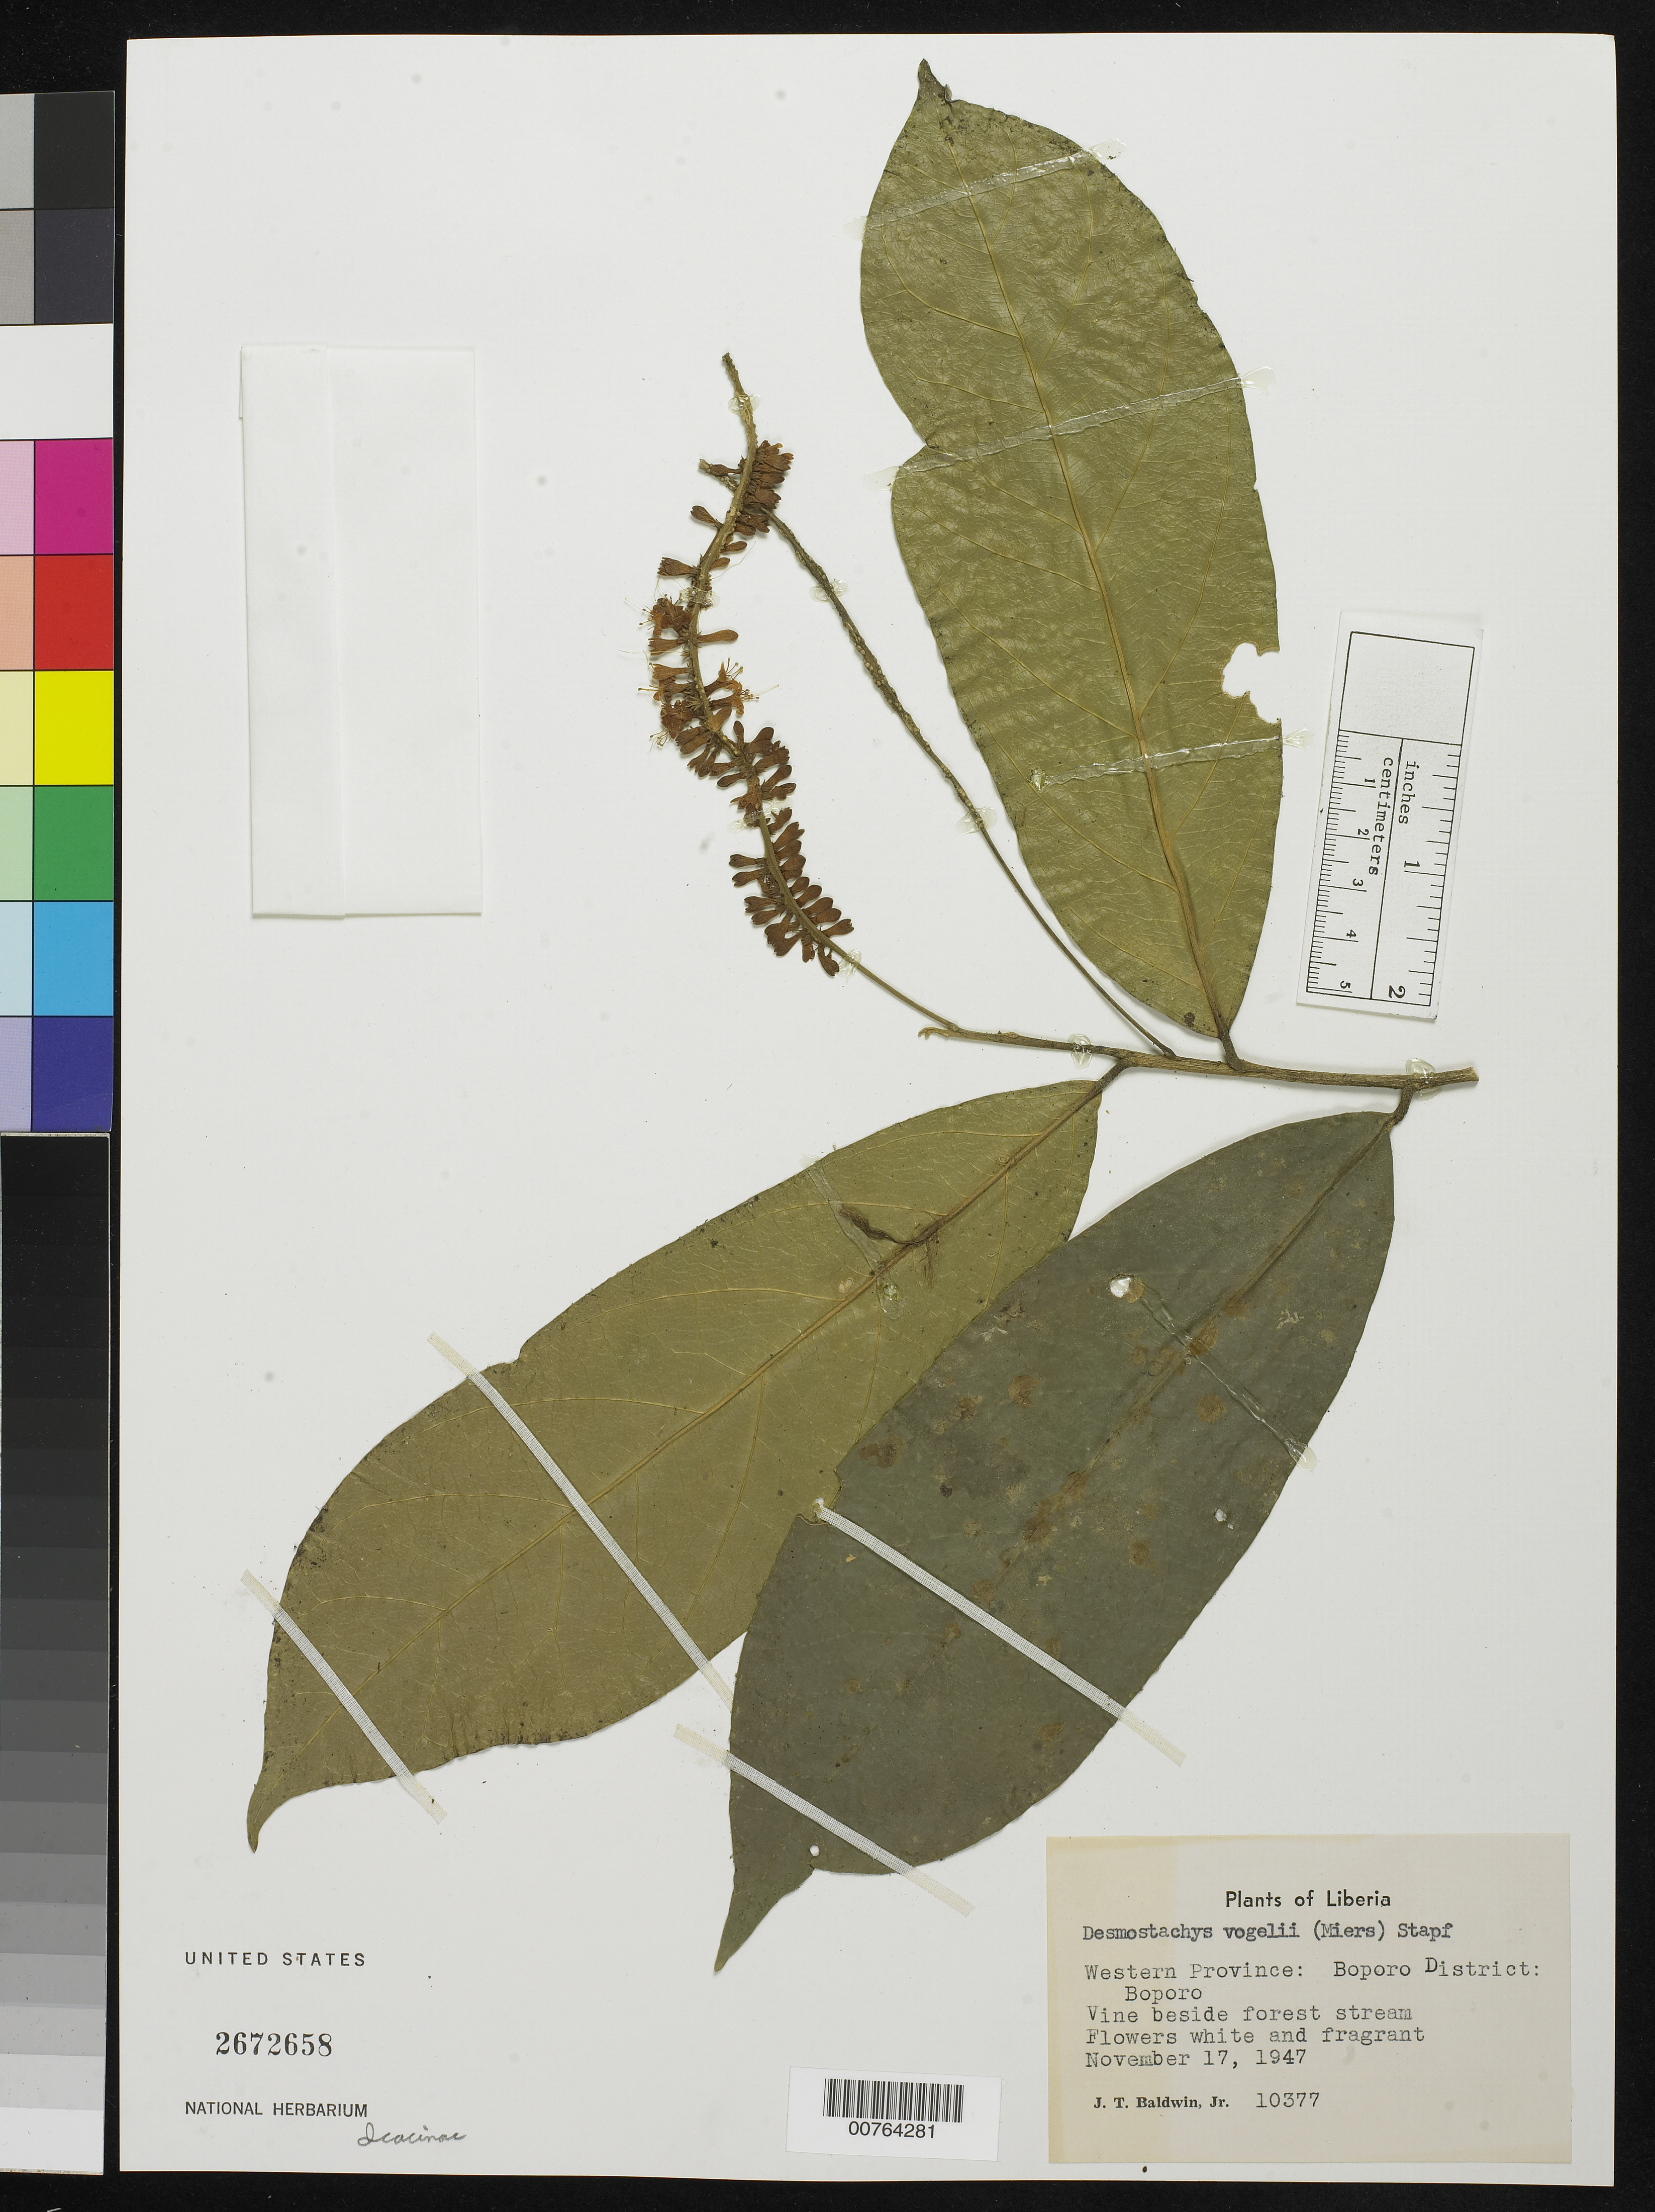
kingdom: Plantae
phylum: Tracheophyta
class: Magnoliopsida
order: Icacinales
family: Icacinaceae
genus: Vadensea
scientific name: Vadensea vogelii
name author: (Miers) Jongkind & O. Lachenaud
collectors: J. T. Baldwin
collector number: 10377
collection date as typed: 17 Nov 1947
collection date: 1947-11-17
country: Liberia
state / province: Gbarpolu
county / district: Bopolu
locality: Western Province: Boporo District: Boporo. Beside forest stream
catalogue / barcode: US 2672658